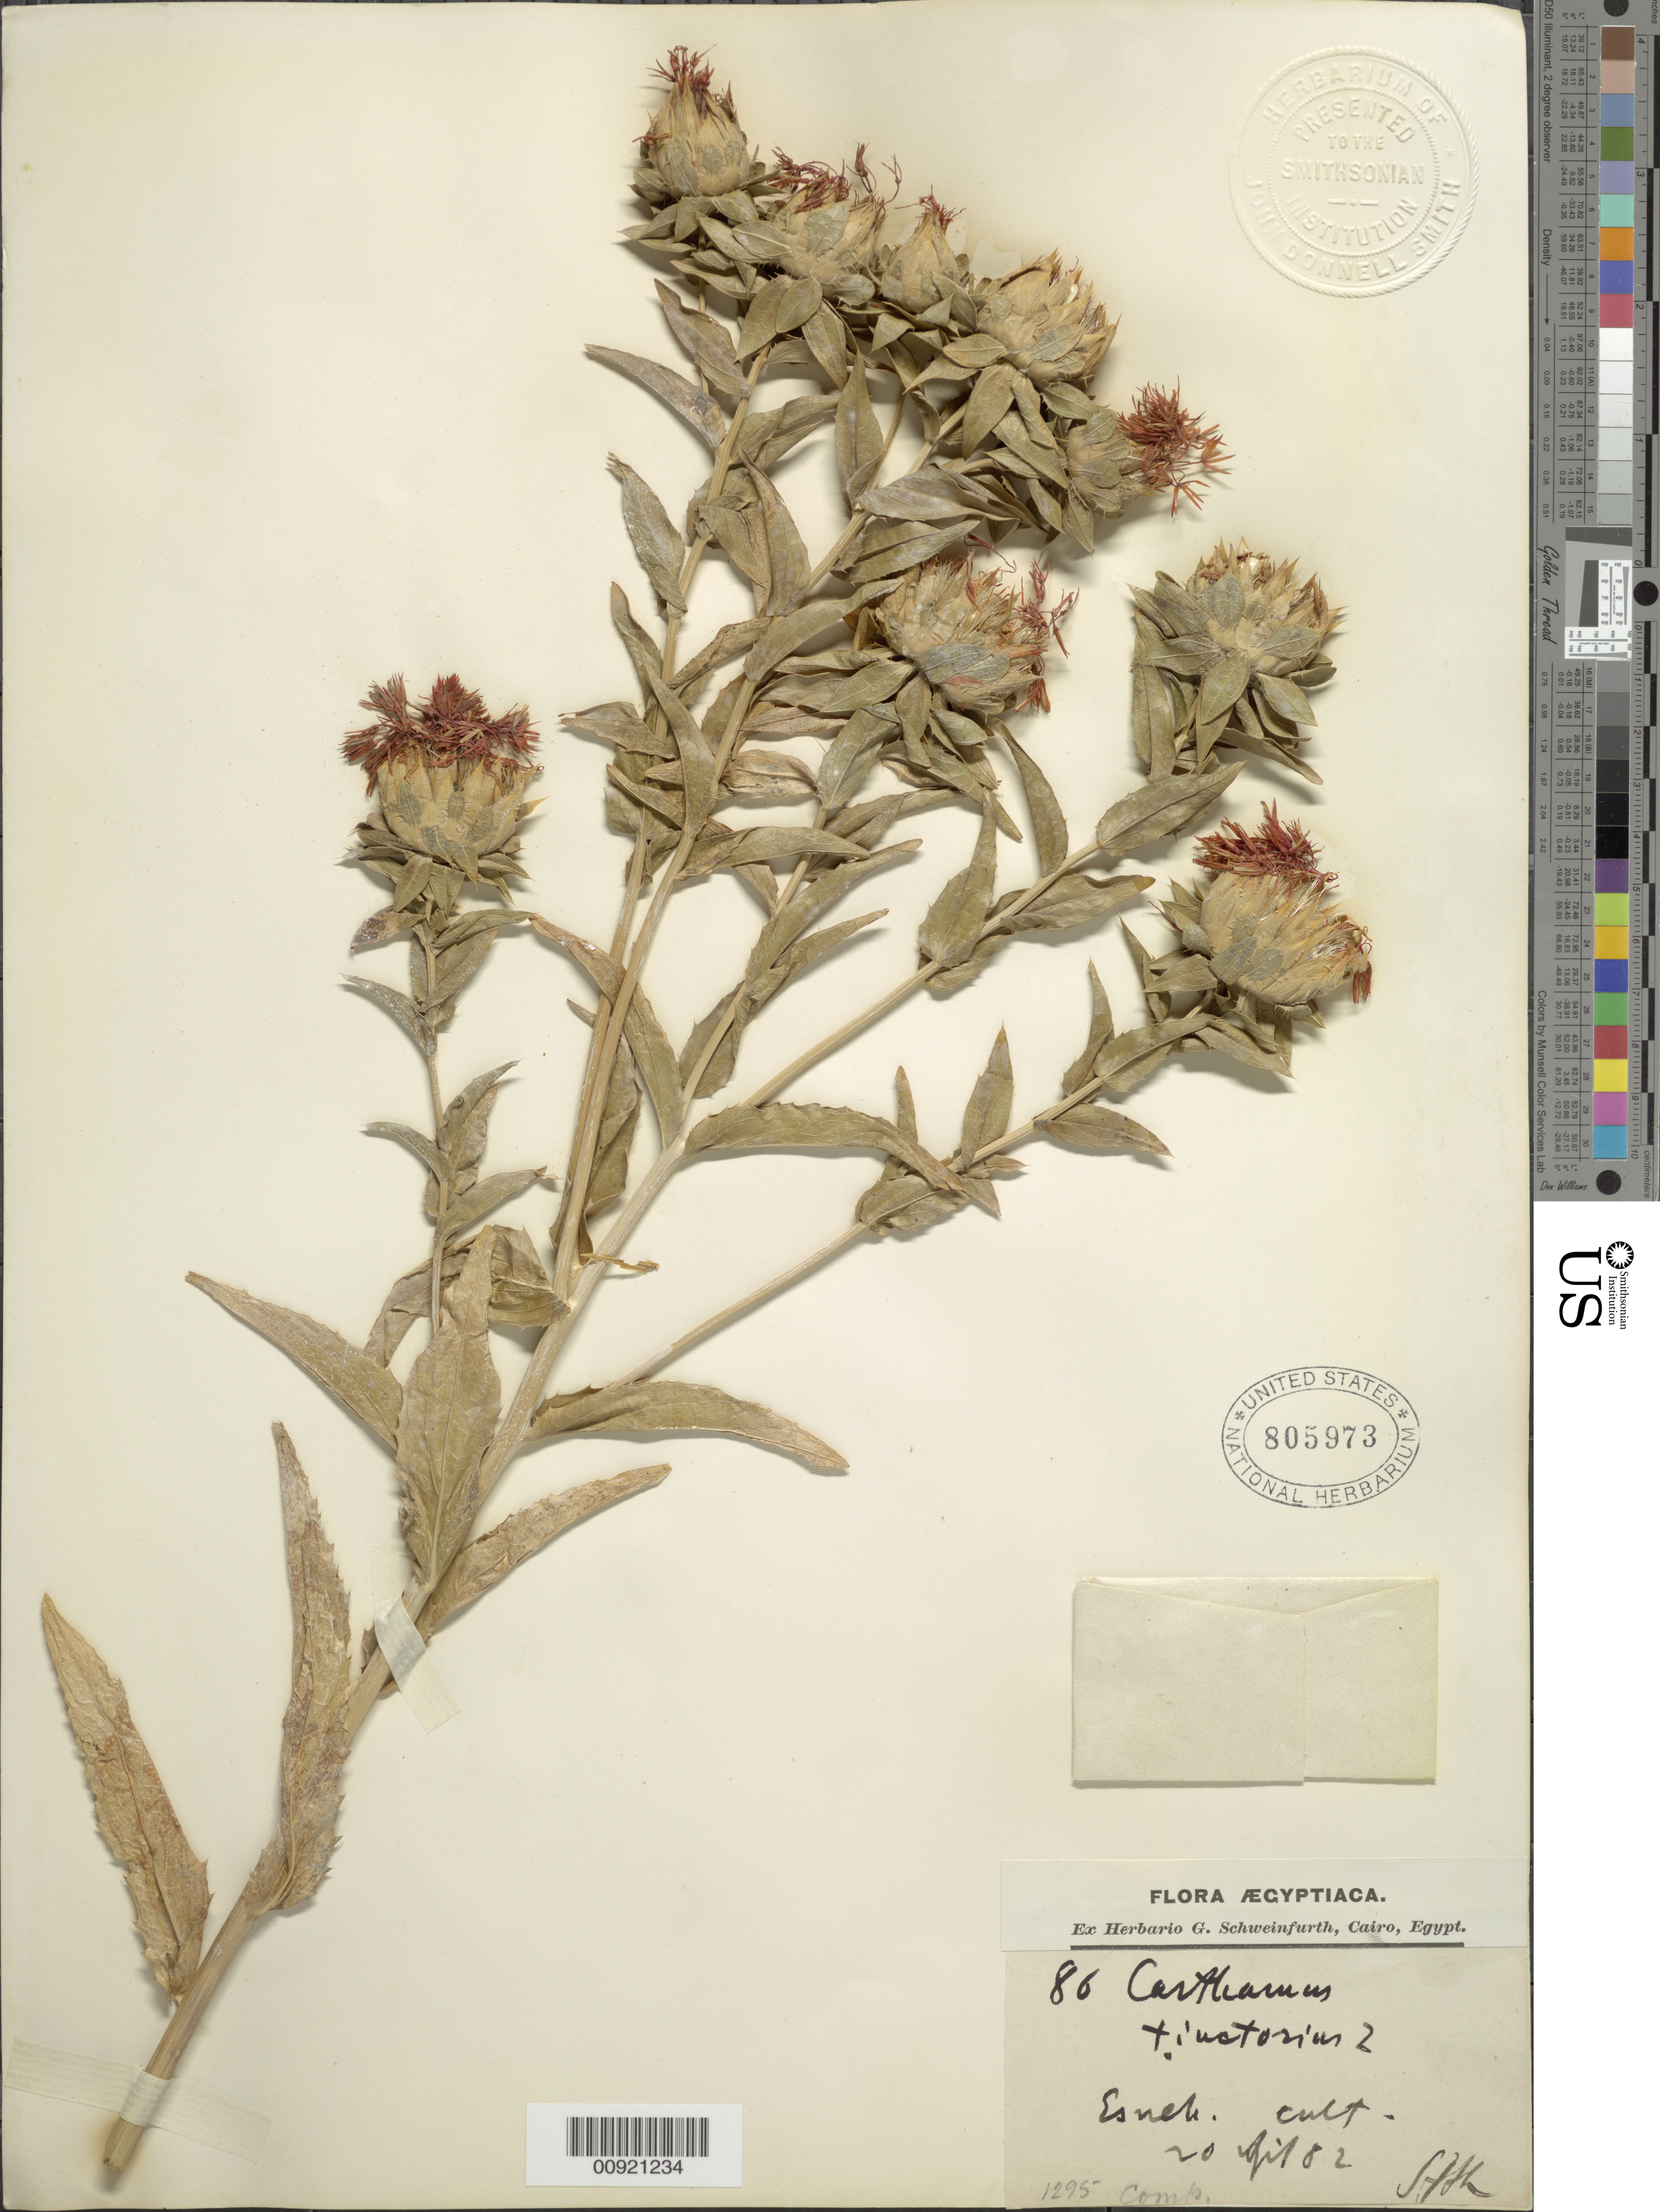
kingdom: Plantae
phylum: Tracheophyta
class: Magnoliopsida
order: Asterales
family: Asteraceae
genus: Carthamus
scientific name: Carthamus tinctorius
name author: L.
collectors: K. H.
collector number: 86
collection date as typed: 20 Jul 1882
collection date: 1882-07-20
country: Egypt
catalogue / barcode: US 805973